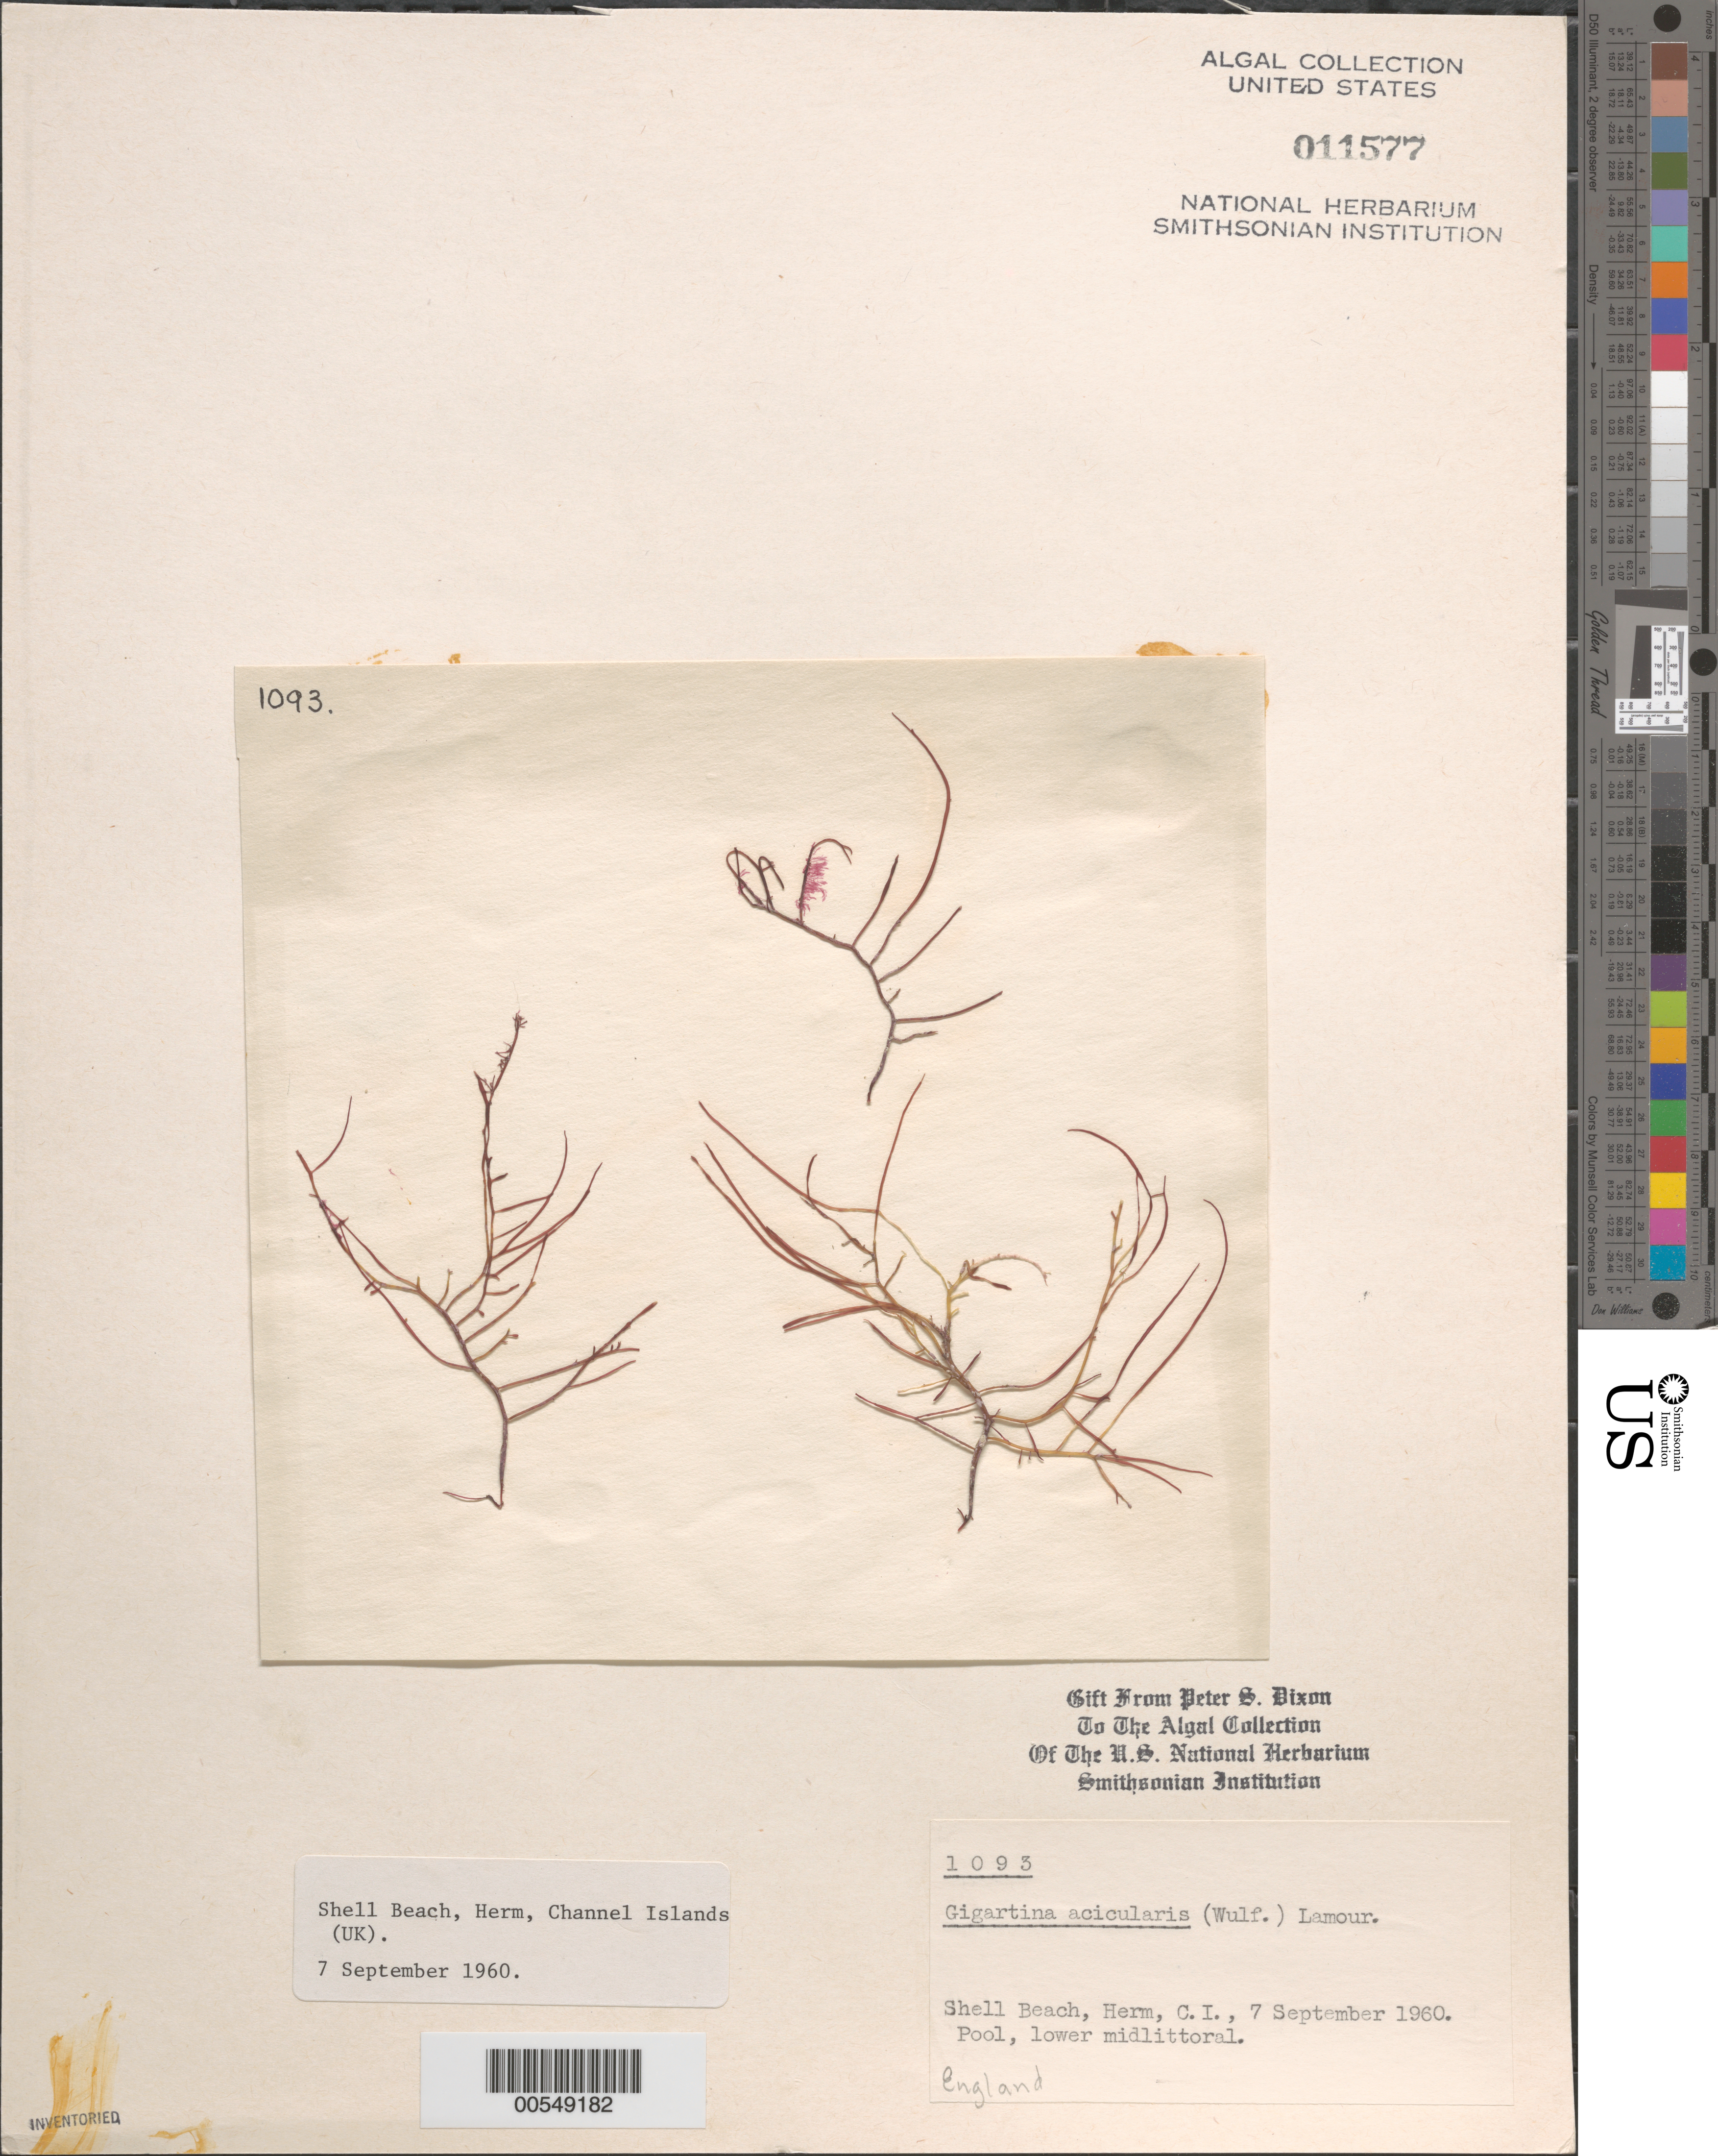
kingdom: Plantae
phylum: Rhodophyta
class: Florideophyceae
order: Gigartinales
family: Gigartinaceae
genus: Gigartina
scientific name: Gigartina acicularis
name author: (Roth) J.V.Lamouroux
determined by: Dixon, P. S.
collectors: P. S. Dixon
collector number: PSD 1093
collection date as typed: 07 Sep 1960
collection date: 1960-09-07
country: United Kingdom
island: Guernsey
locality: Shell Beach. Herm. Bailiwick of Guernsey.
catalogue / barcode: US 11577